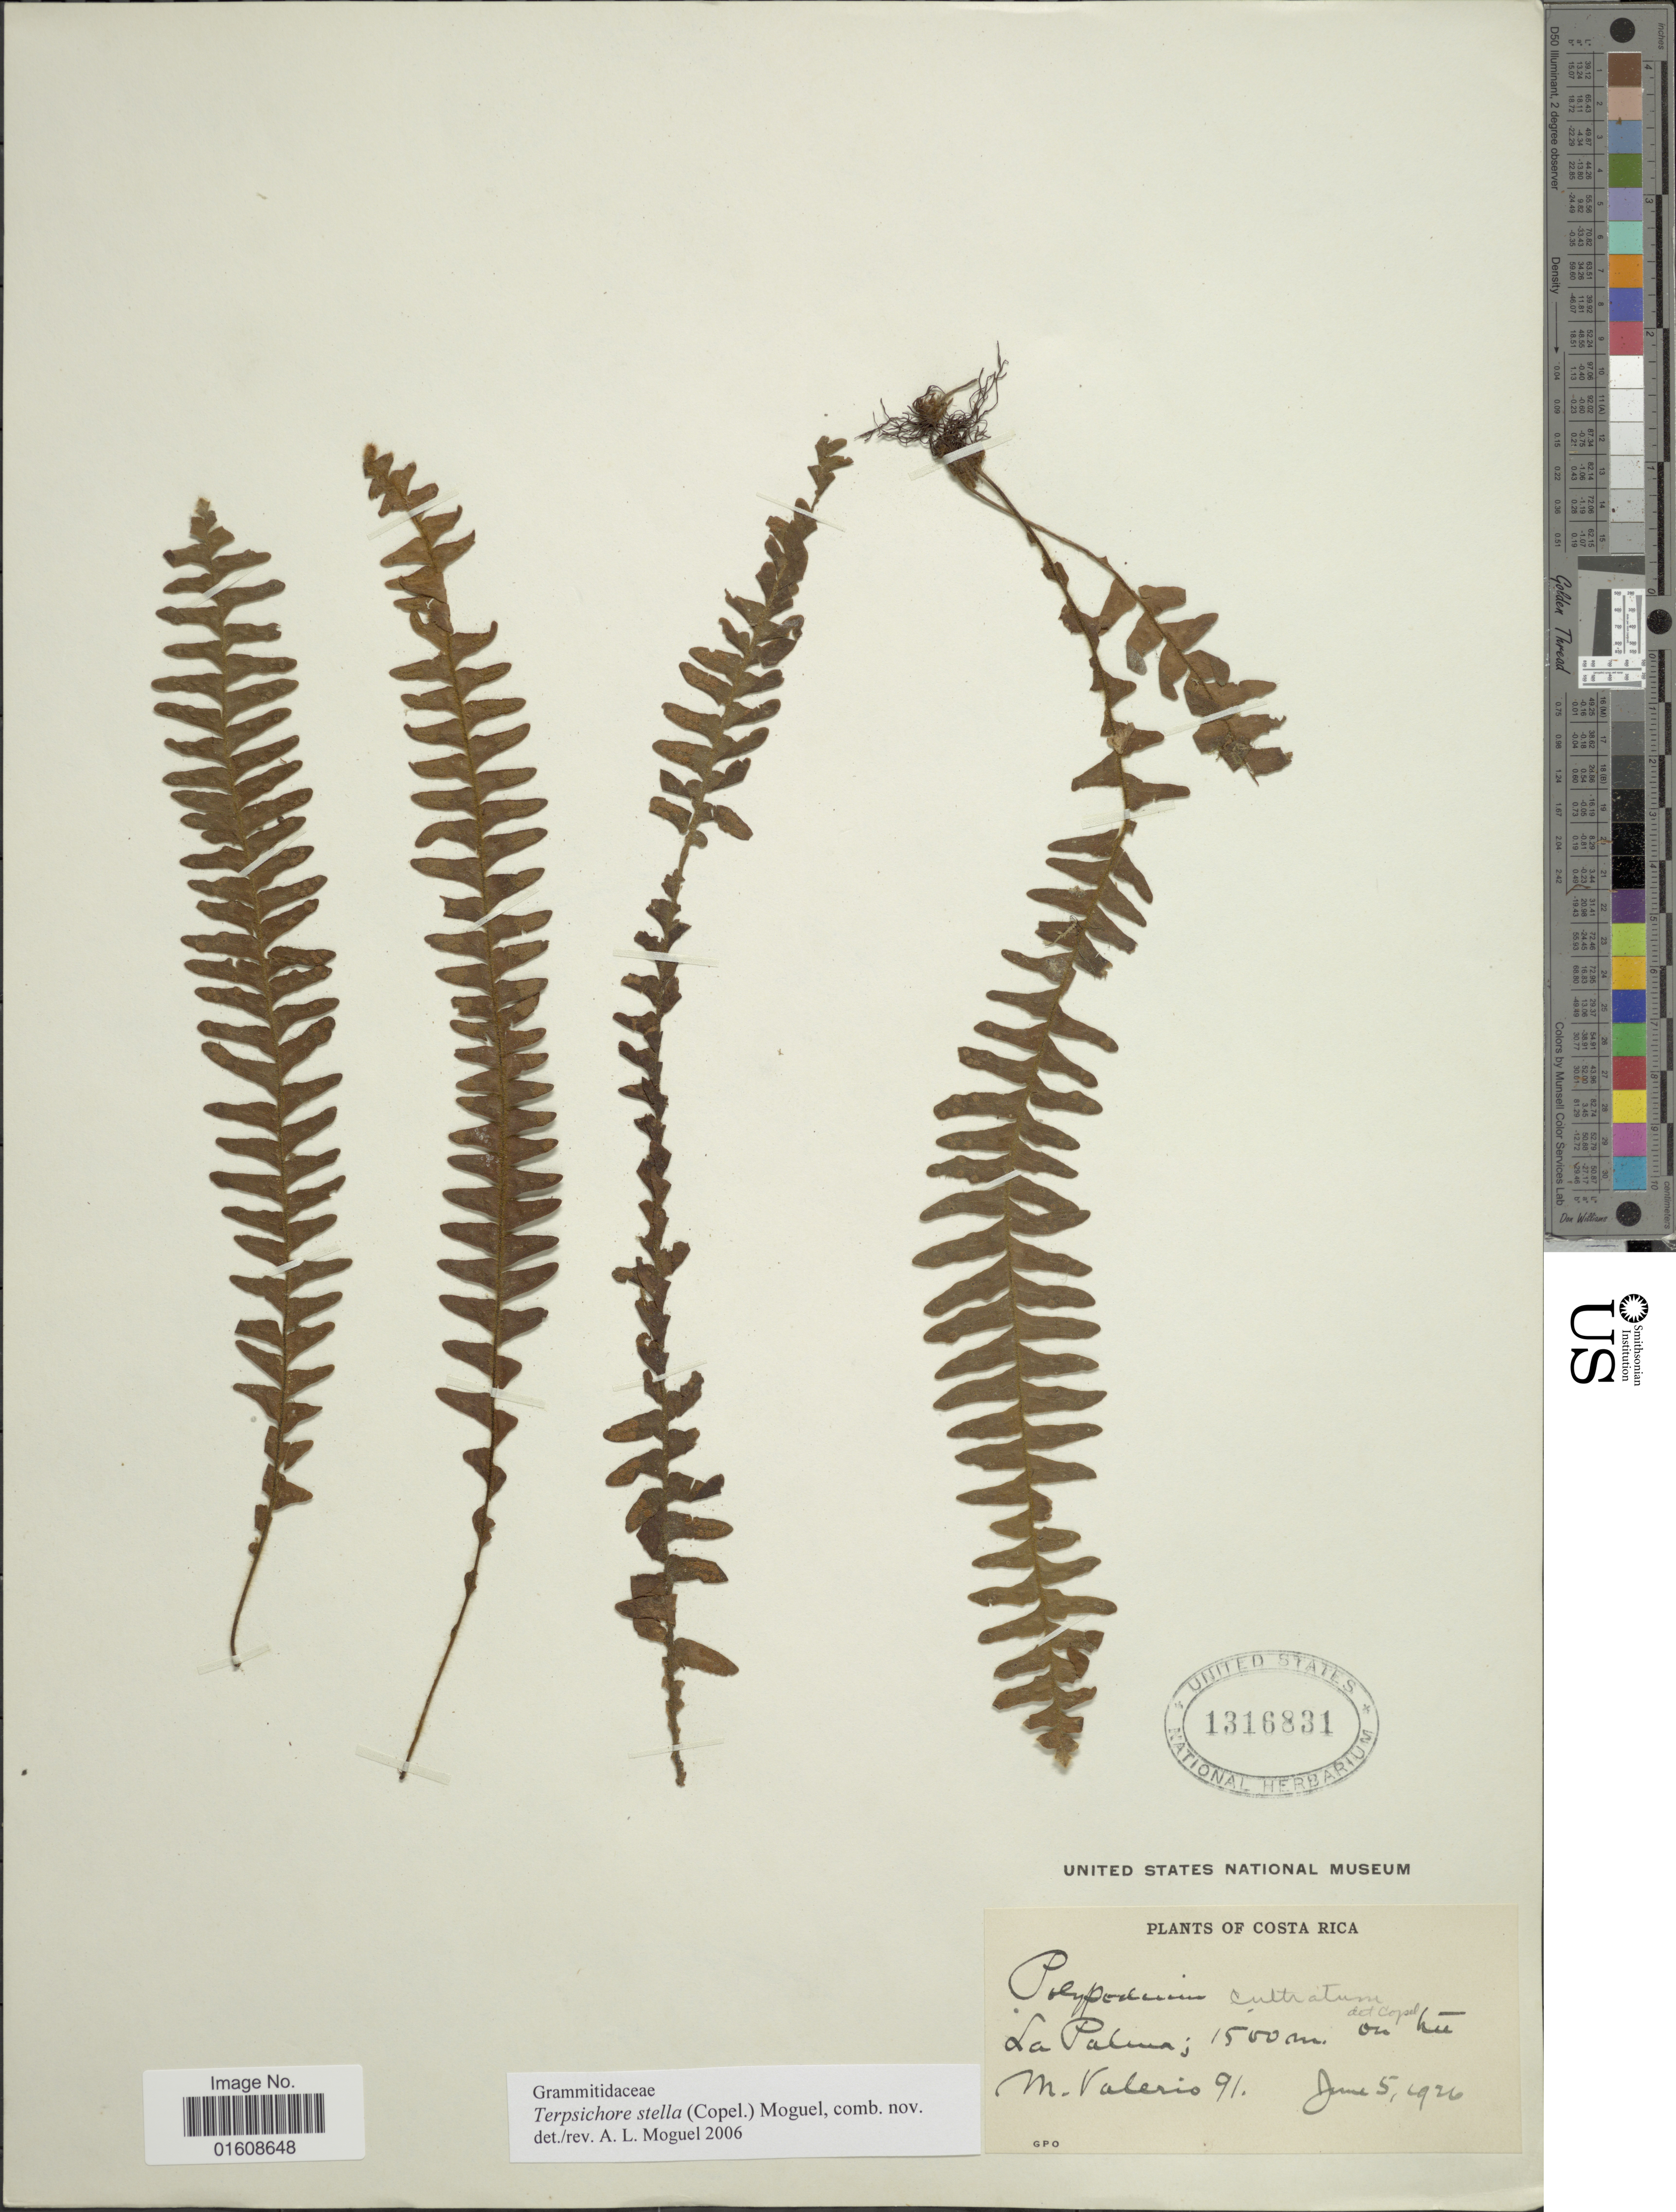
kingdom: Plantae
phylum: Tracheophyta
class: Polypodiopsida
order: Polypodiales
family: Polypodiaceae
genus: Alansmia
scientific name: Alansmia stella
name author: (Copel.) Moguel & M. Kessler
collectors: M. Valerio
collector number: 91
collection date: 1926-06-05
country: Costa Rica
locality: La Palma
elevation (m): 1500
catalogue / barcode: US 1316831